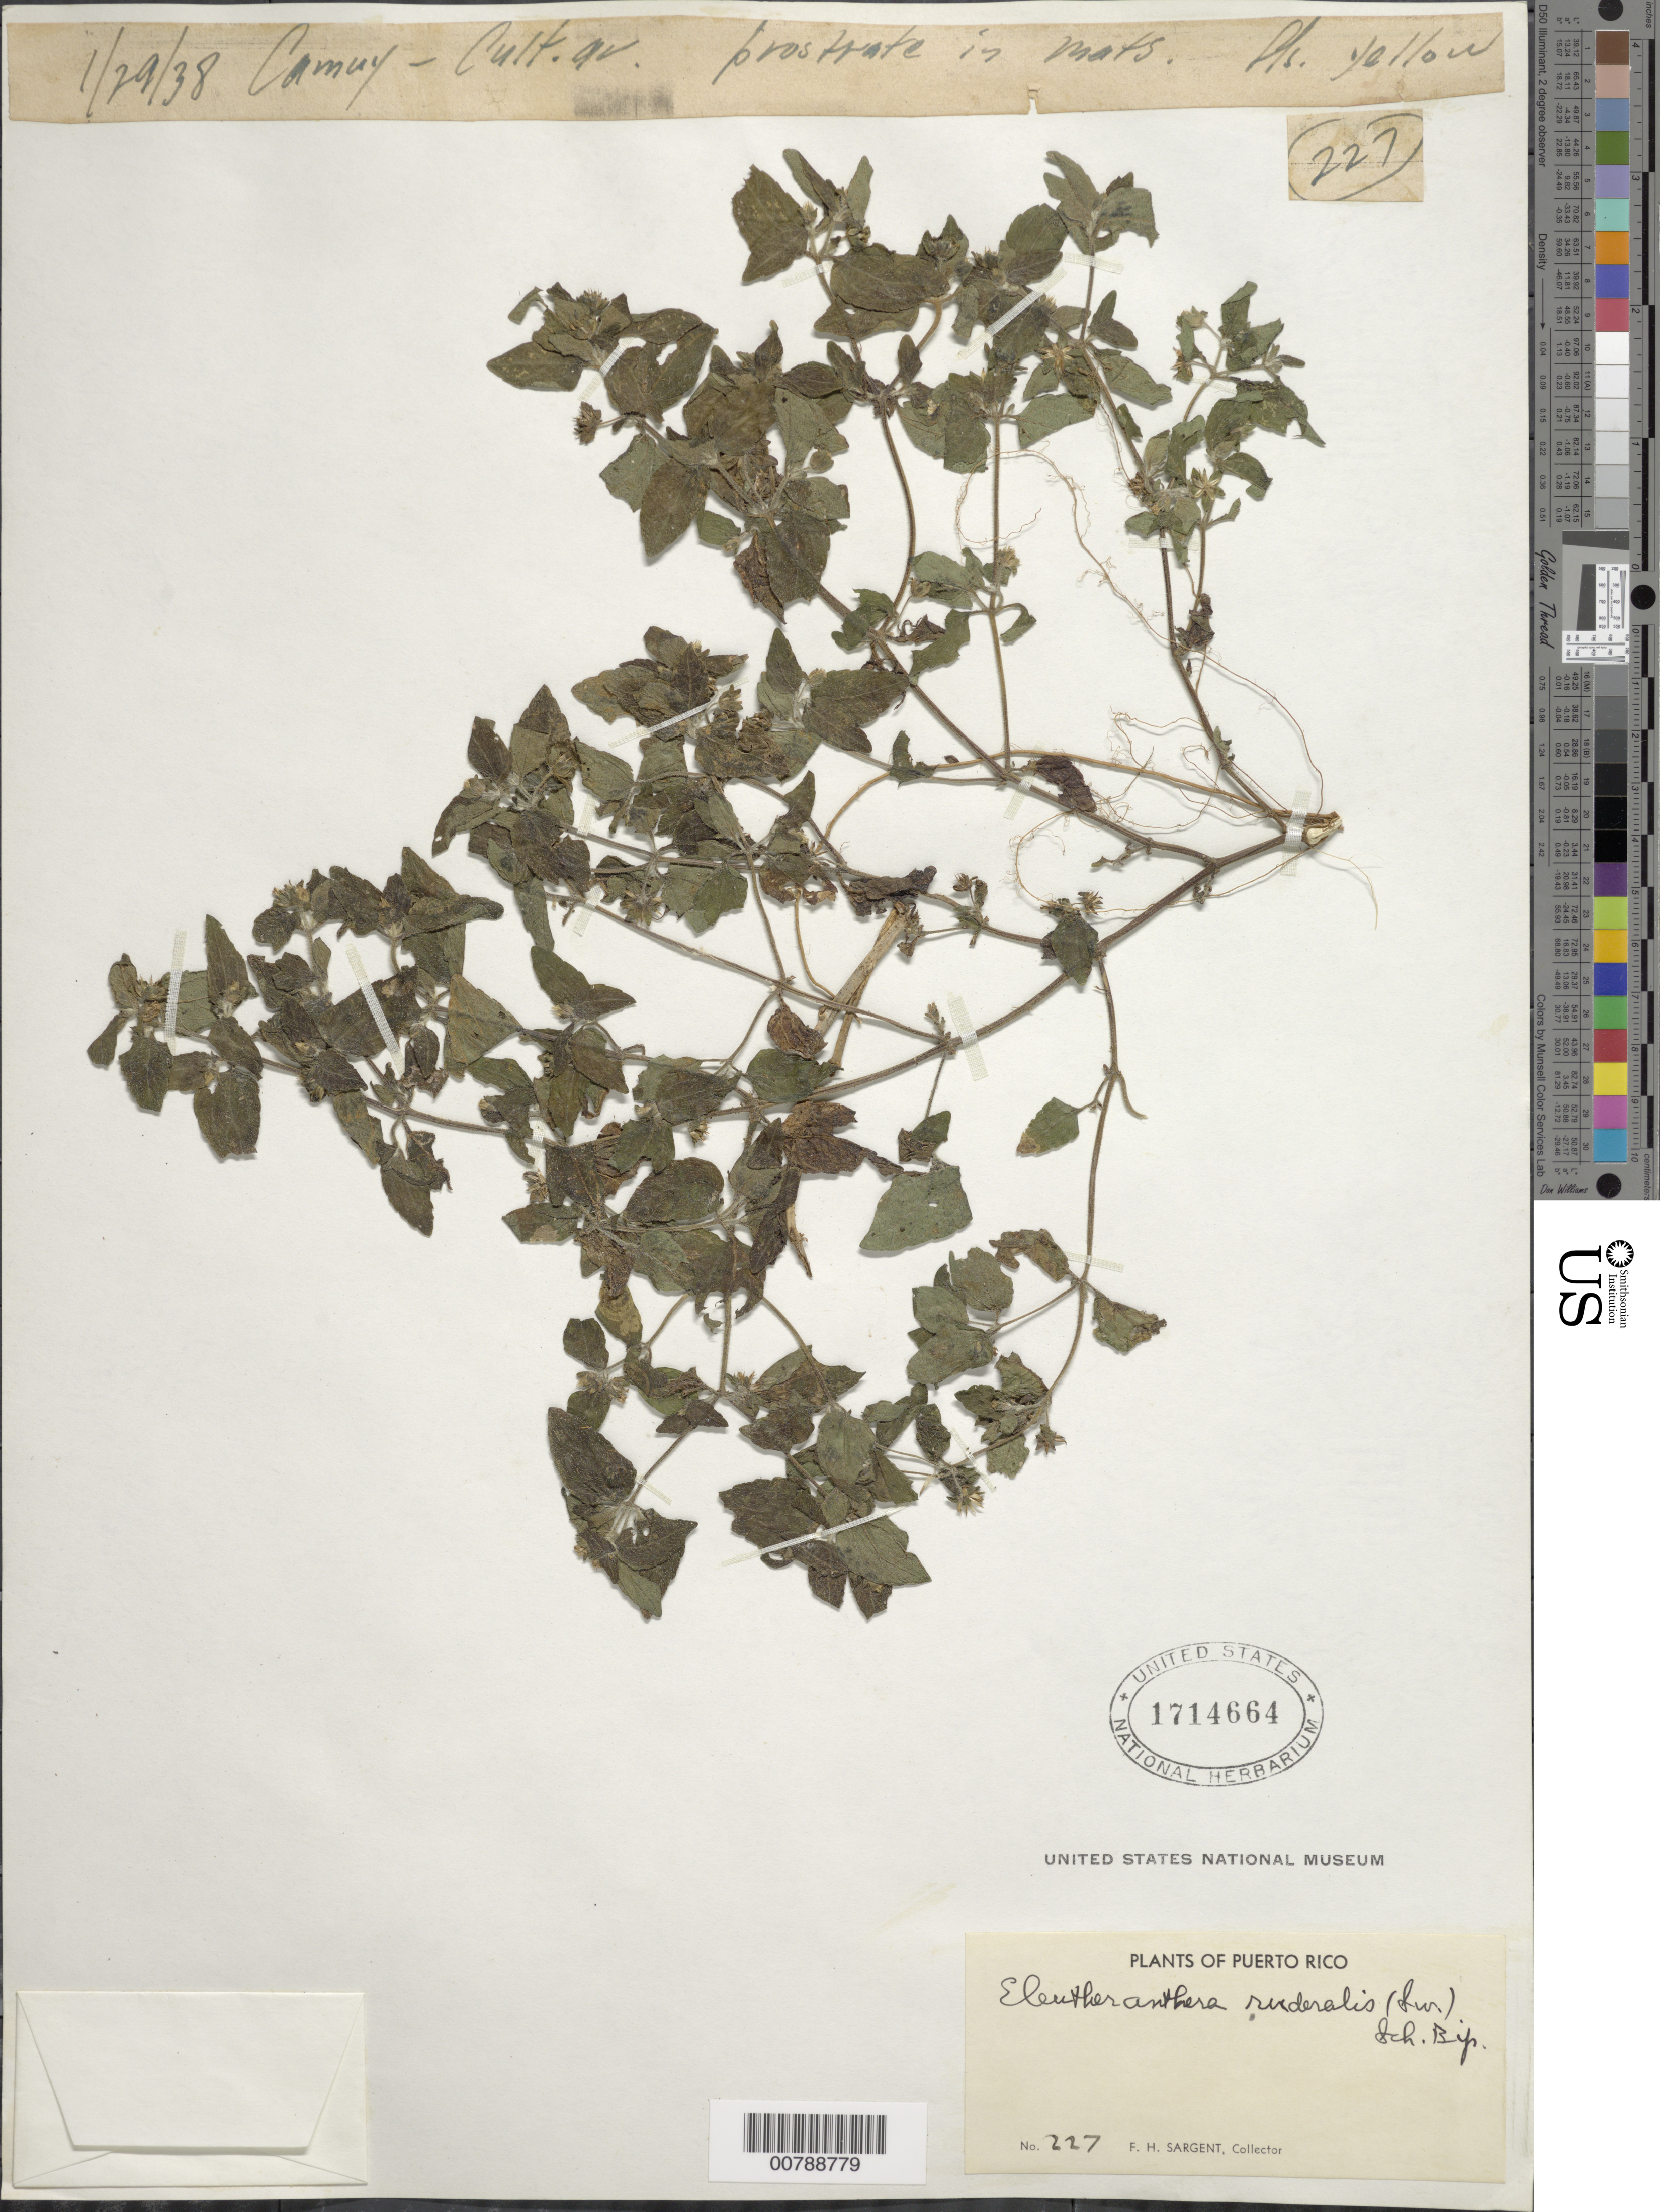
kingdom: Plantae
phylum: Tracheophyta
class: Magnoliopsida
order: Asterales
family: Asteraceae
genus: Eleutheranthera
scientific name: Eleutheranthera ruderalis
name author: (Sw.) Sch. Bip.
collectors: F. H. Sargent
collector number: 227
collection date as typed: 29 Jan 1938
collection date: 1938-01-29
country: Puerto Rico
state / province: Camuy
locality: Camuy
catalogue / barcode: US 1714664